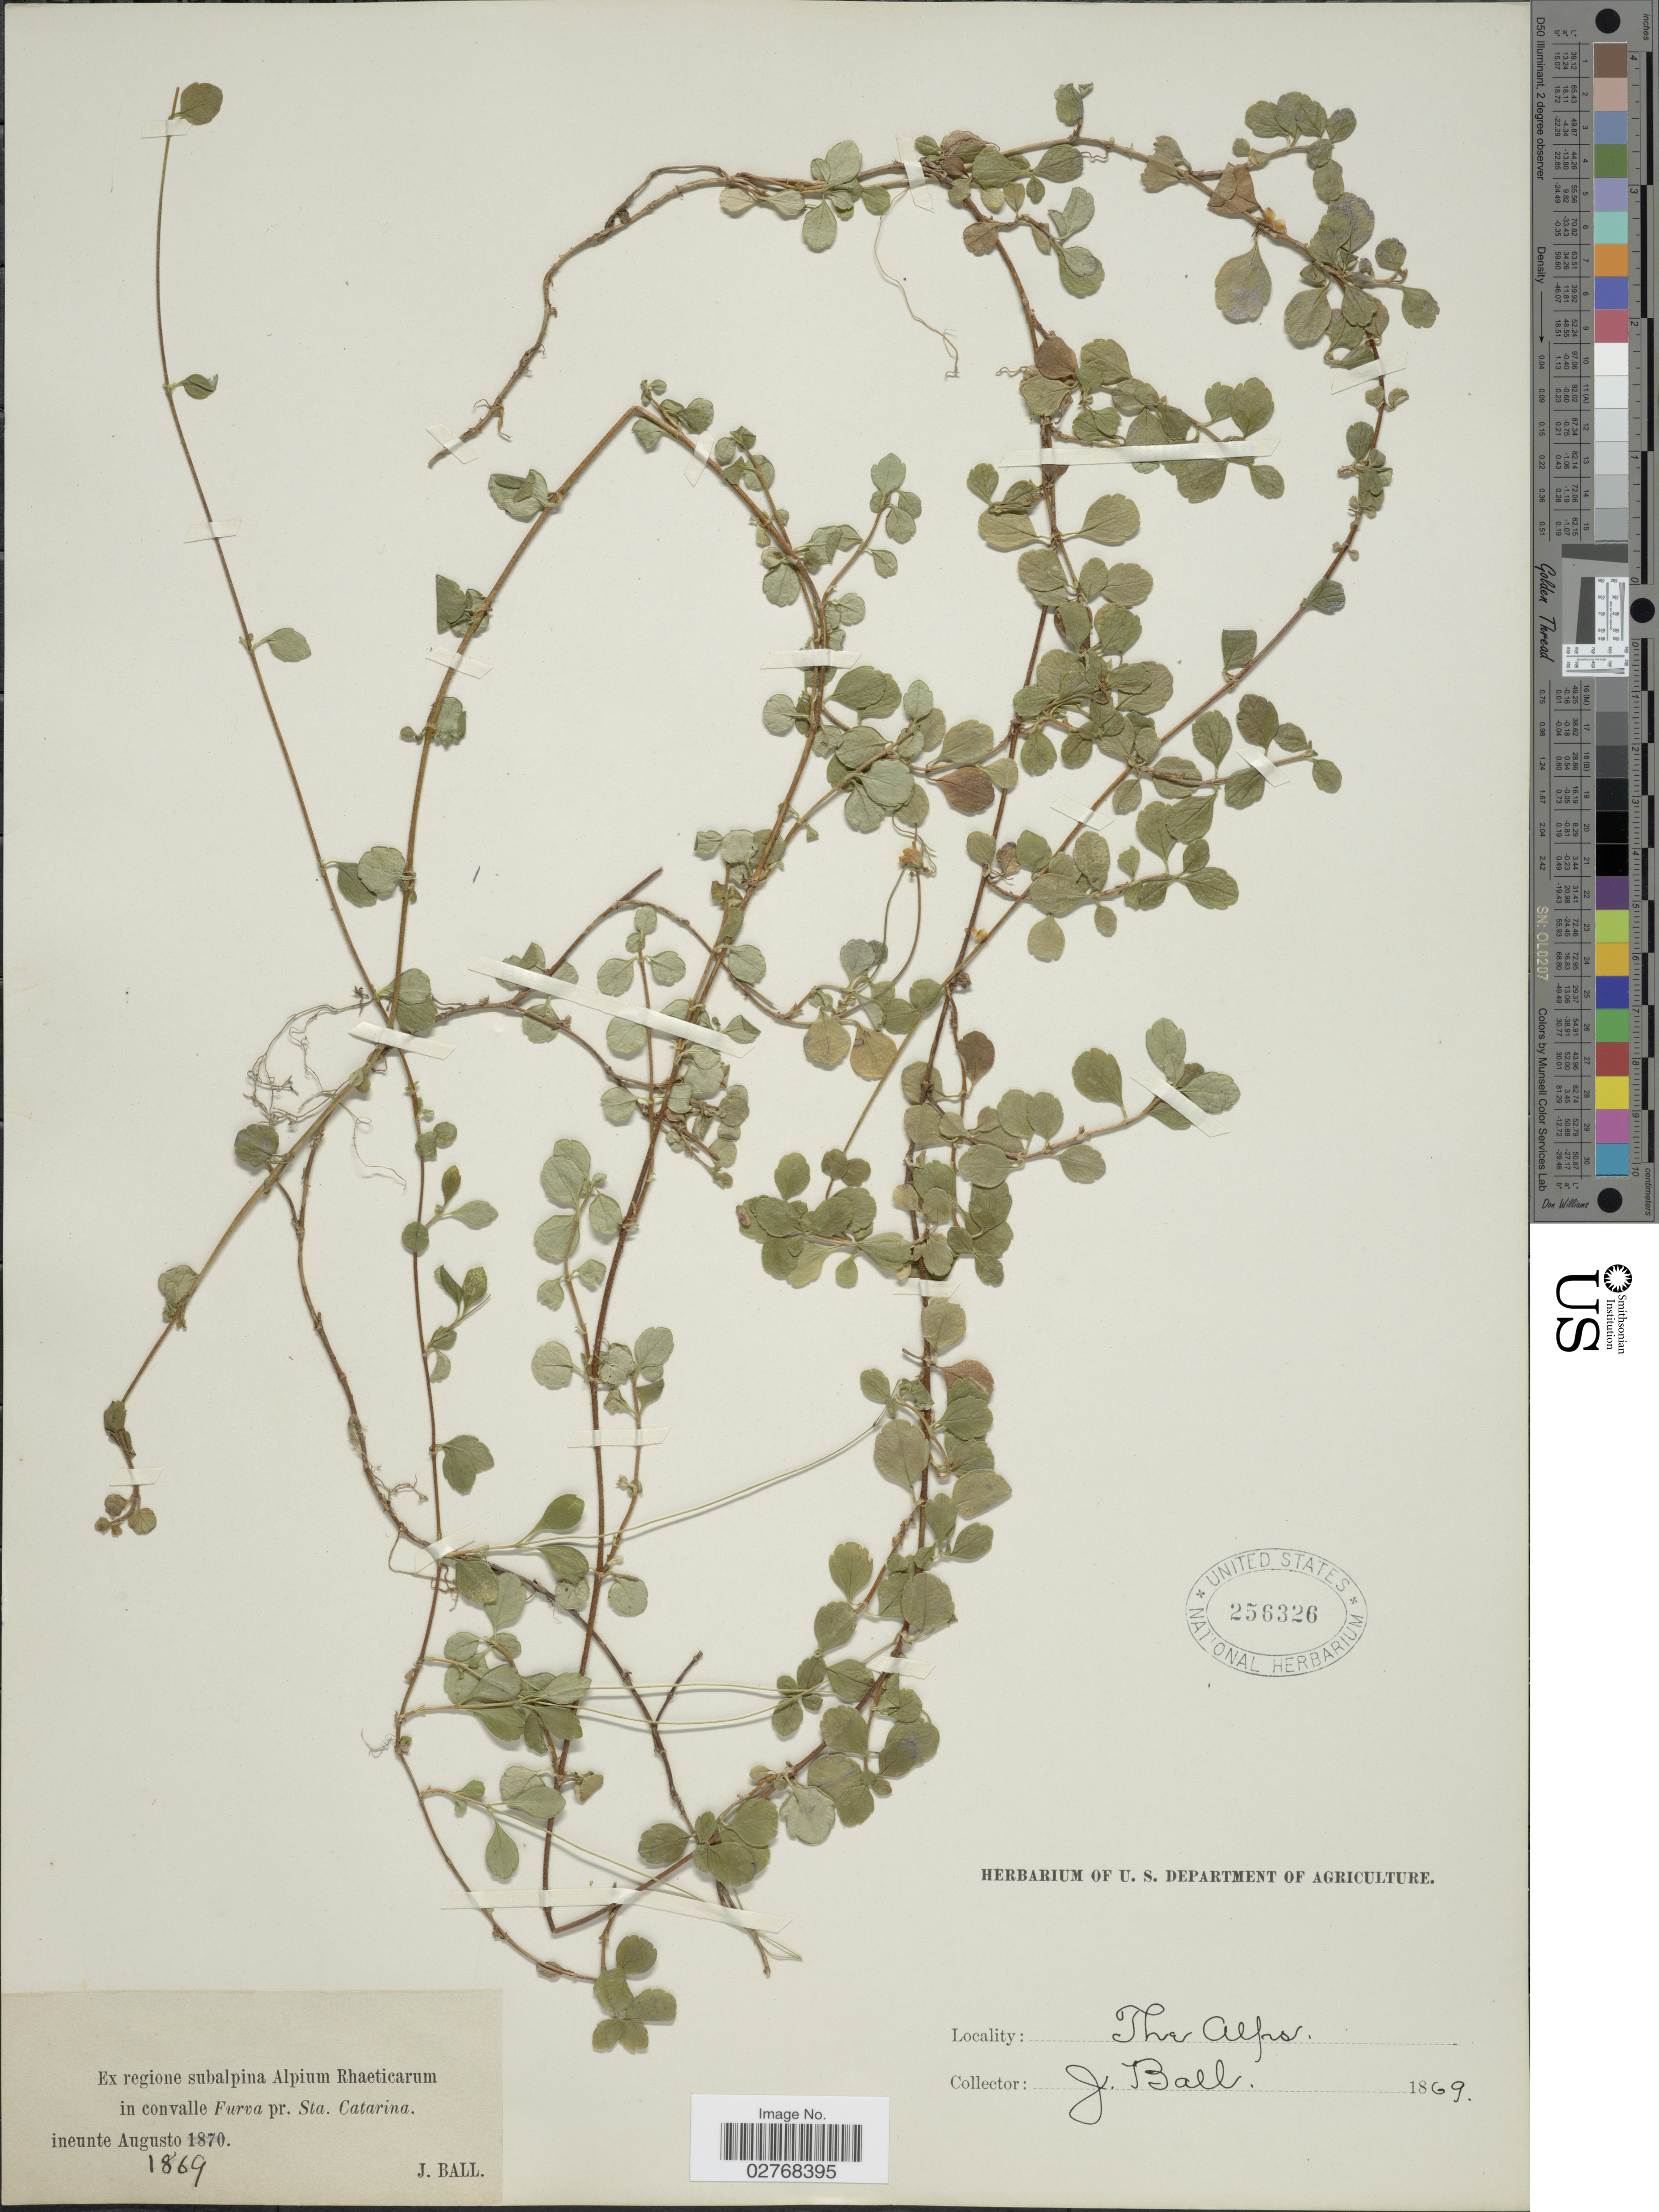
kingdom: Plantae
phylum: Tracheophyta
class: Magnoliopsida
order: Dipsacales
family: Caprifoliaceae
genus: Linnaea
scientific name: Linnaea borealis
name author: L.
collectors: J. Ball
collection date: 1869-08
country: Italy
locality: Regione subalpina in con valle Furva pr. Sta. Catarina. The Alps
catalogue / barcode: US 256326